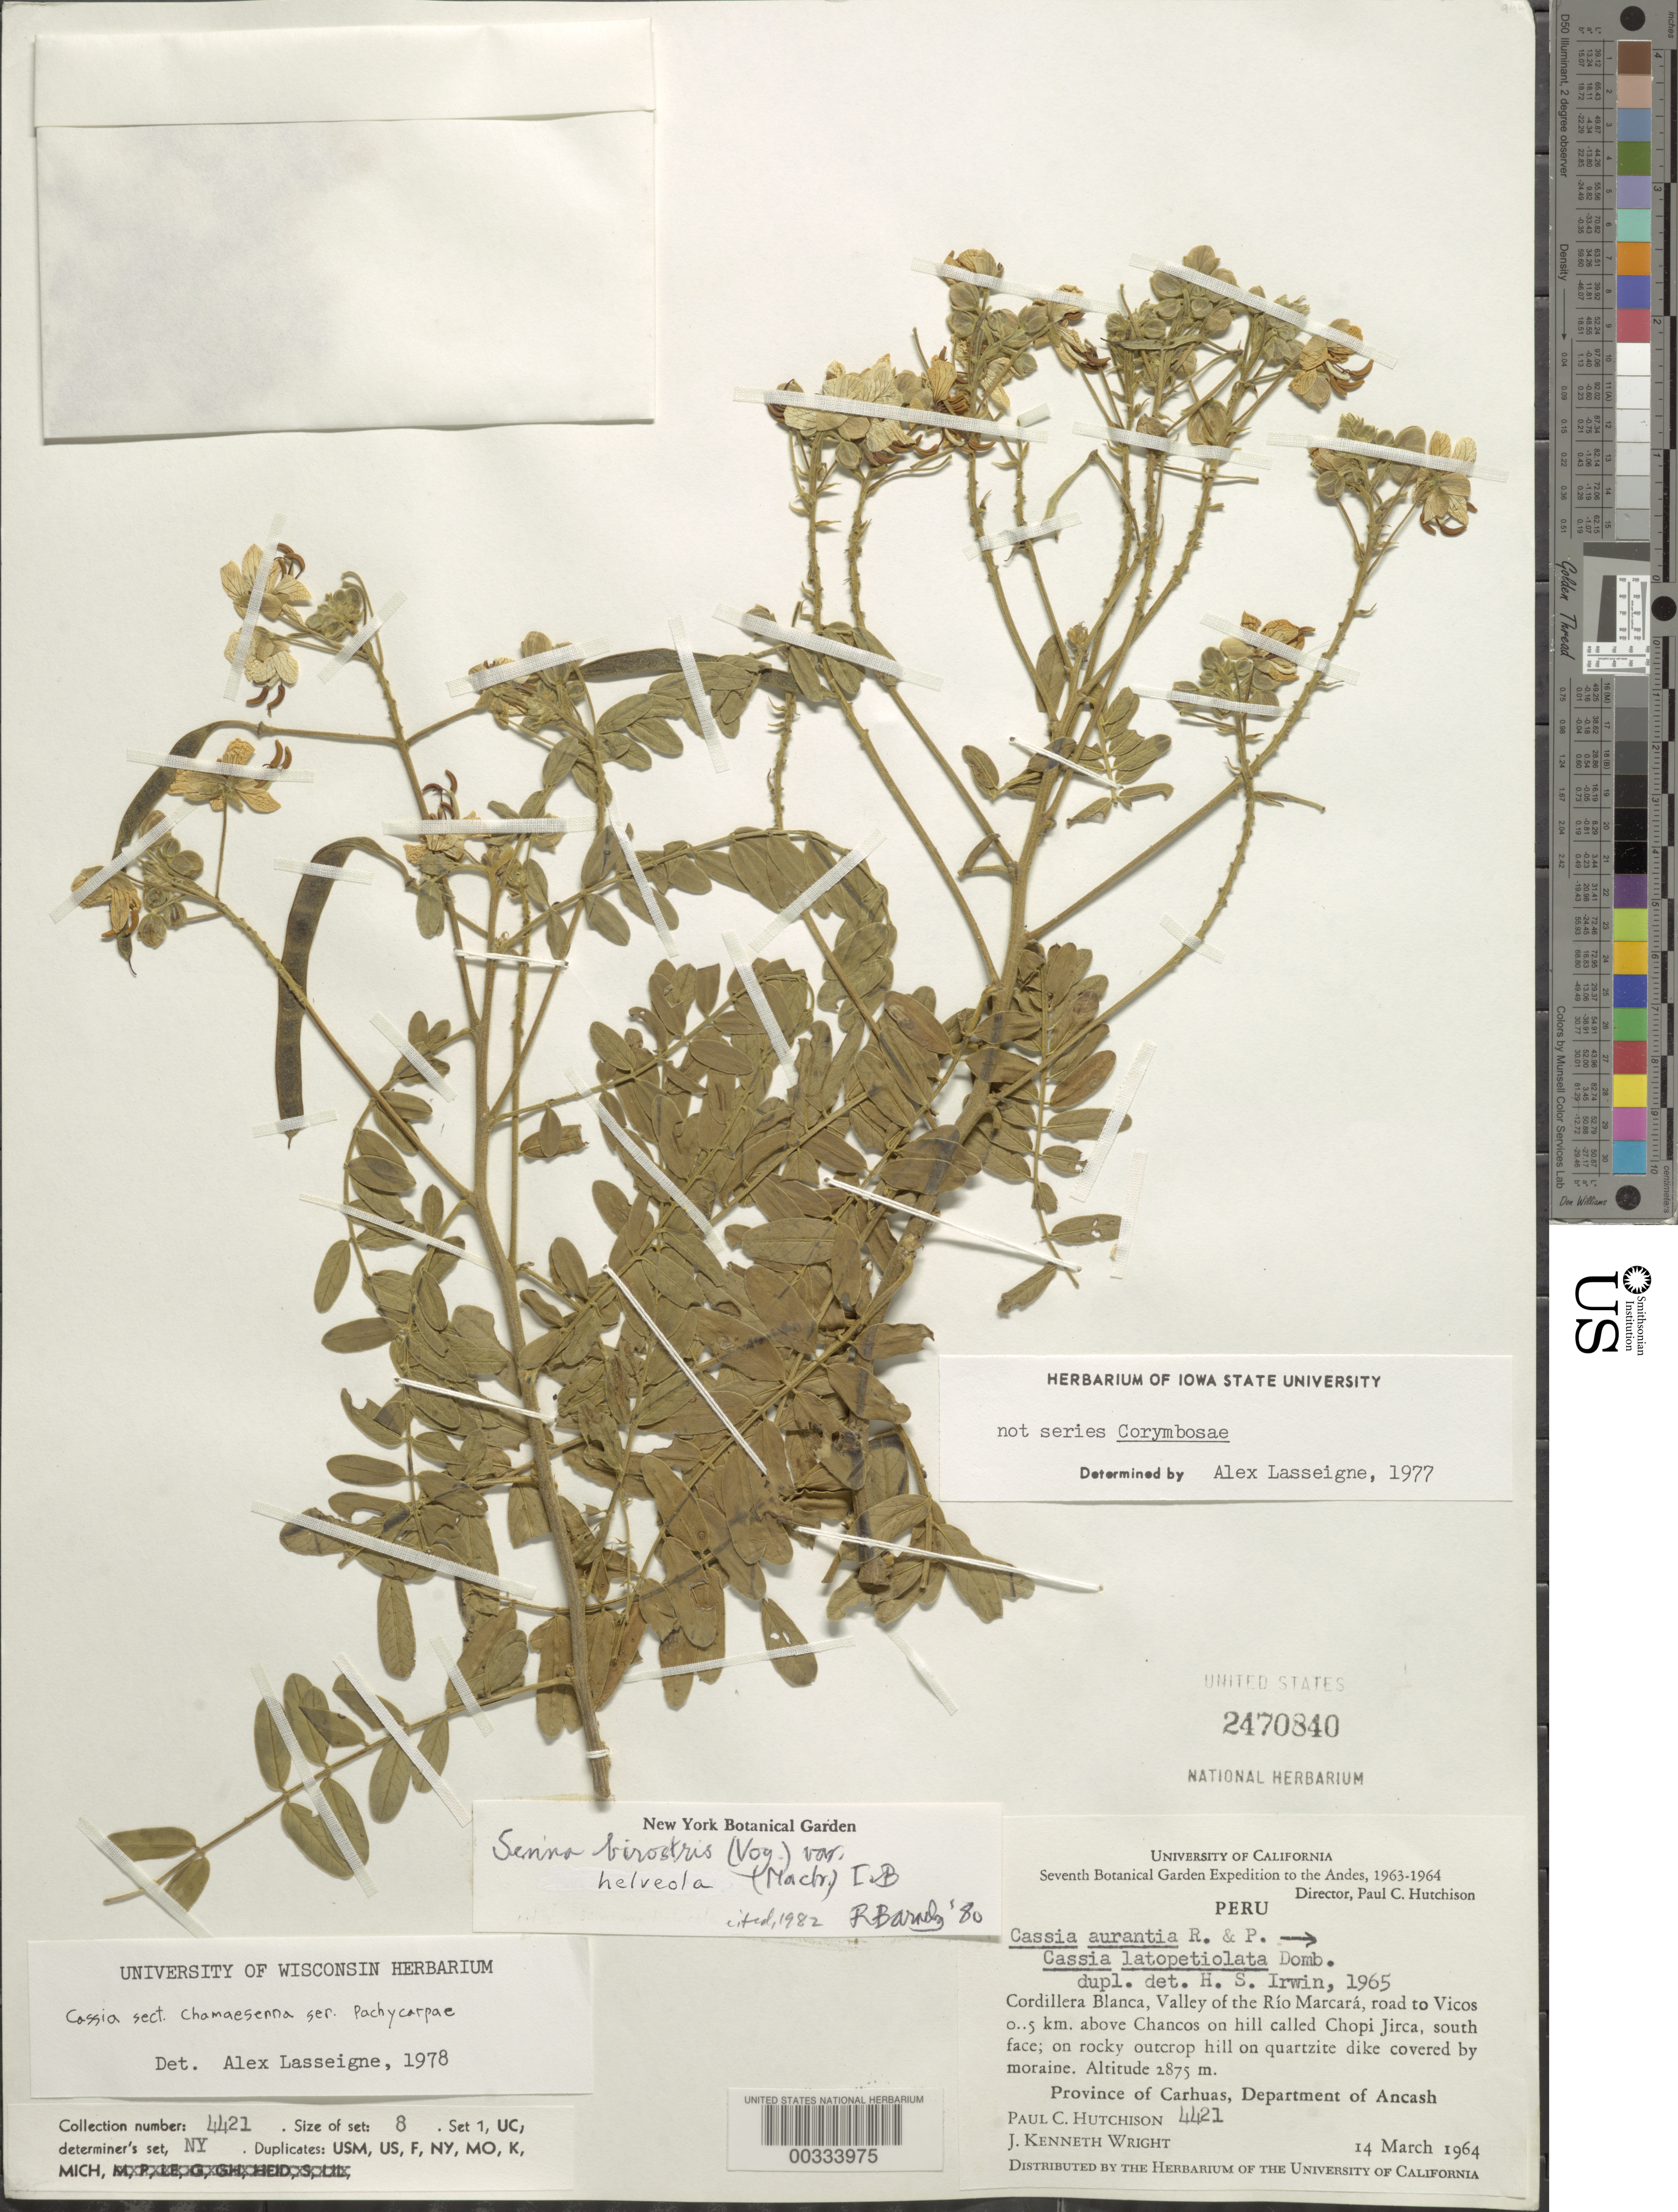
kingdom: Plantae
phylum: Tracheophyta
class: Magnoliopsida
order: Fabales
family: Fabaceae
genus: Senna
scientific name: Senna birostris var. helveola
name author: (J.F. Macbr.) H.S. Irwin & Barneby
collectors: P. C. Hutchison & J. K. Wright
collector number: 4421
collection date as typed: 14 Mar 1964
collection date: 1964-03-14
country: Peru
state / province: Ancash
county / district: Carhuaz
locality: Cordillera Blanca, valley of the Río Marcará, road to Vicos 0.5 km above Chancos on hill called Chopi Jirca, S face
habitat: Rocky outcrop hill on quartize dike covered by moraine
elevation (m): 2875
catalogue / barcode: US 2470840